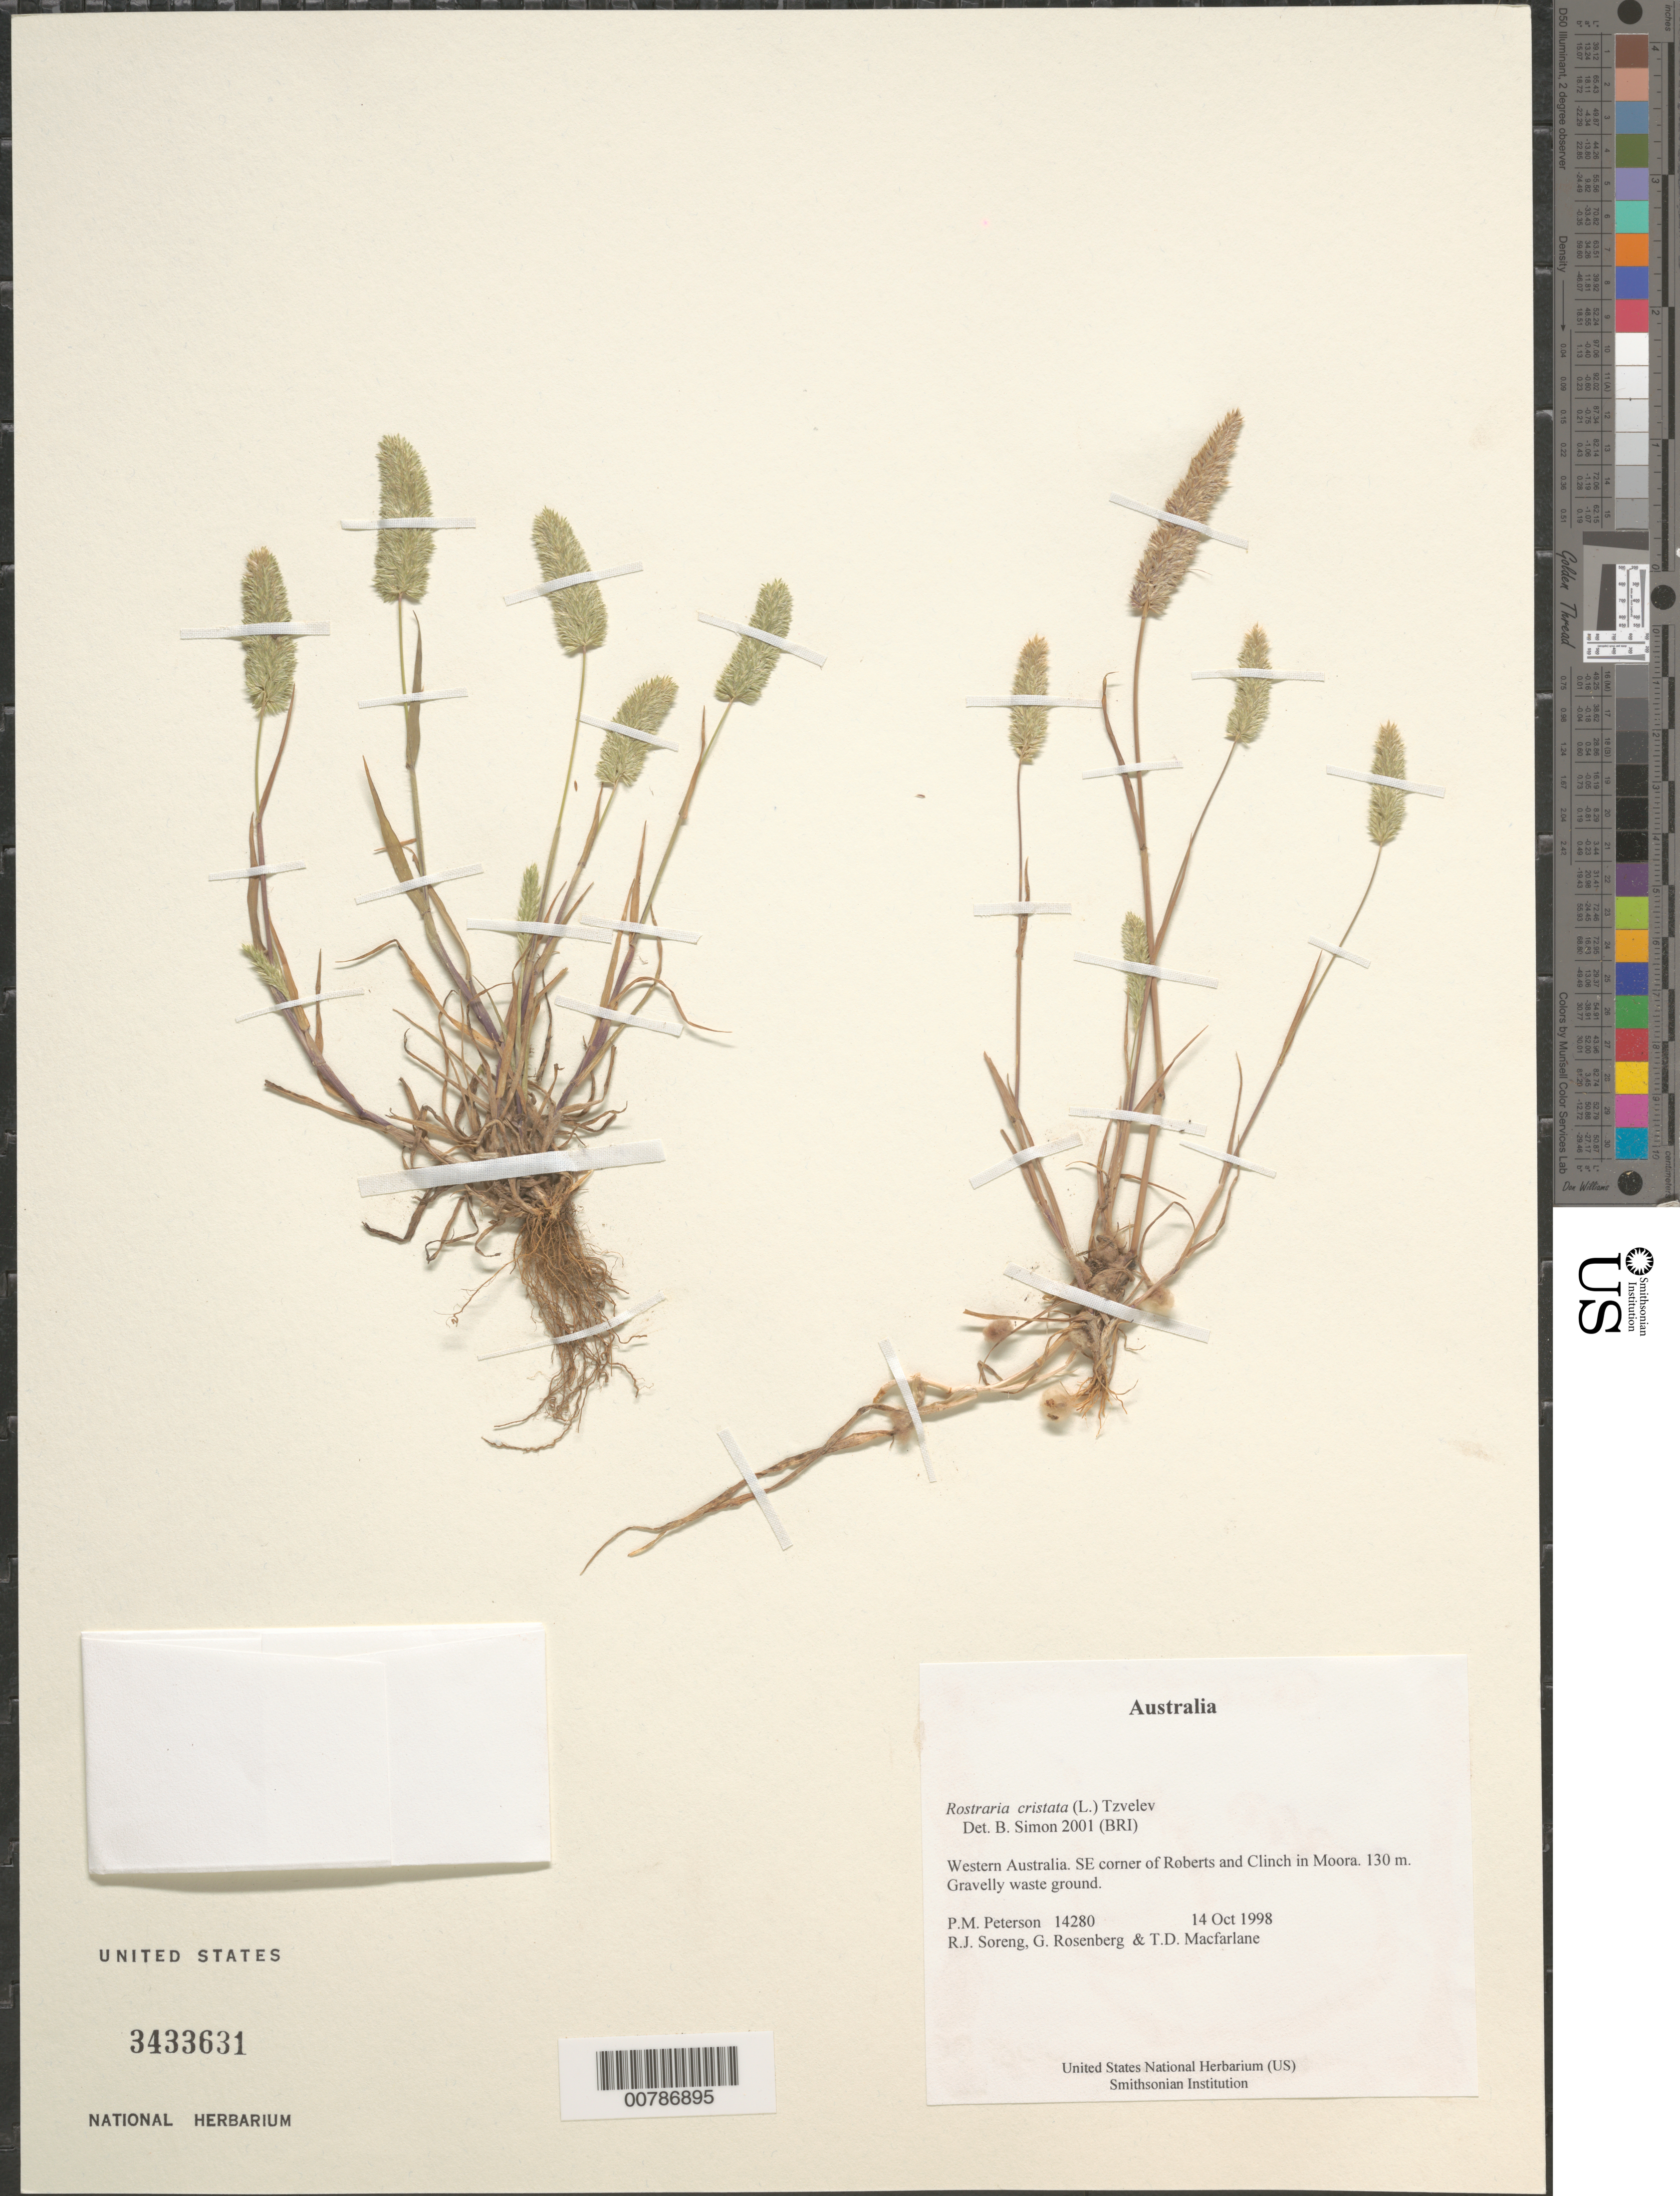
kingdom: Plantae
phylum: Tracheophyta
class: Liliopsida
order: Poales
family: Poaceae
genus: Rostraria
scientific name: Rostraria cristata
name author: (L.) Tzvelev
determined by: Simon, B.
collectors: P. M. Peterson, R. J. Soreng, G. Rosenberg & T. Macfarlane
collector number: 14280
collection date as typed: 14 Oct 1998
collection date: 1998-10-14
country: Australia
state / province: Western Australia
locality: SE corner of Roberts and Clinch in Moora.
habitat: Gravelly waste ground.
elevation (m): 130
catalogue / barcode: US 3433631